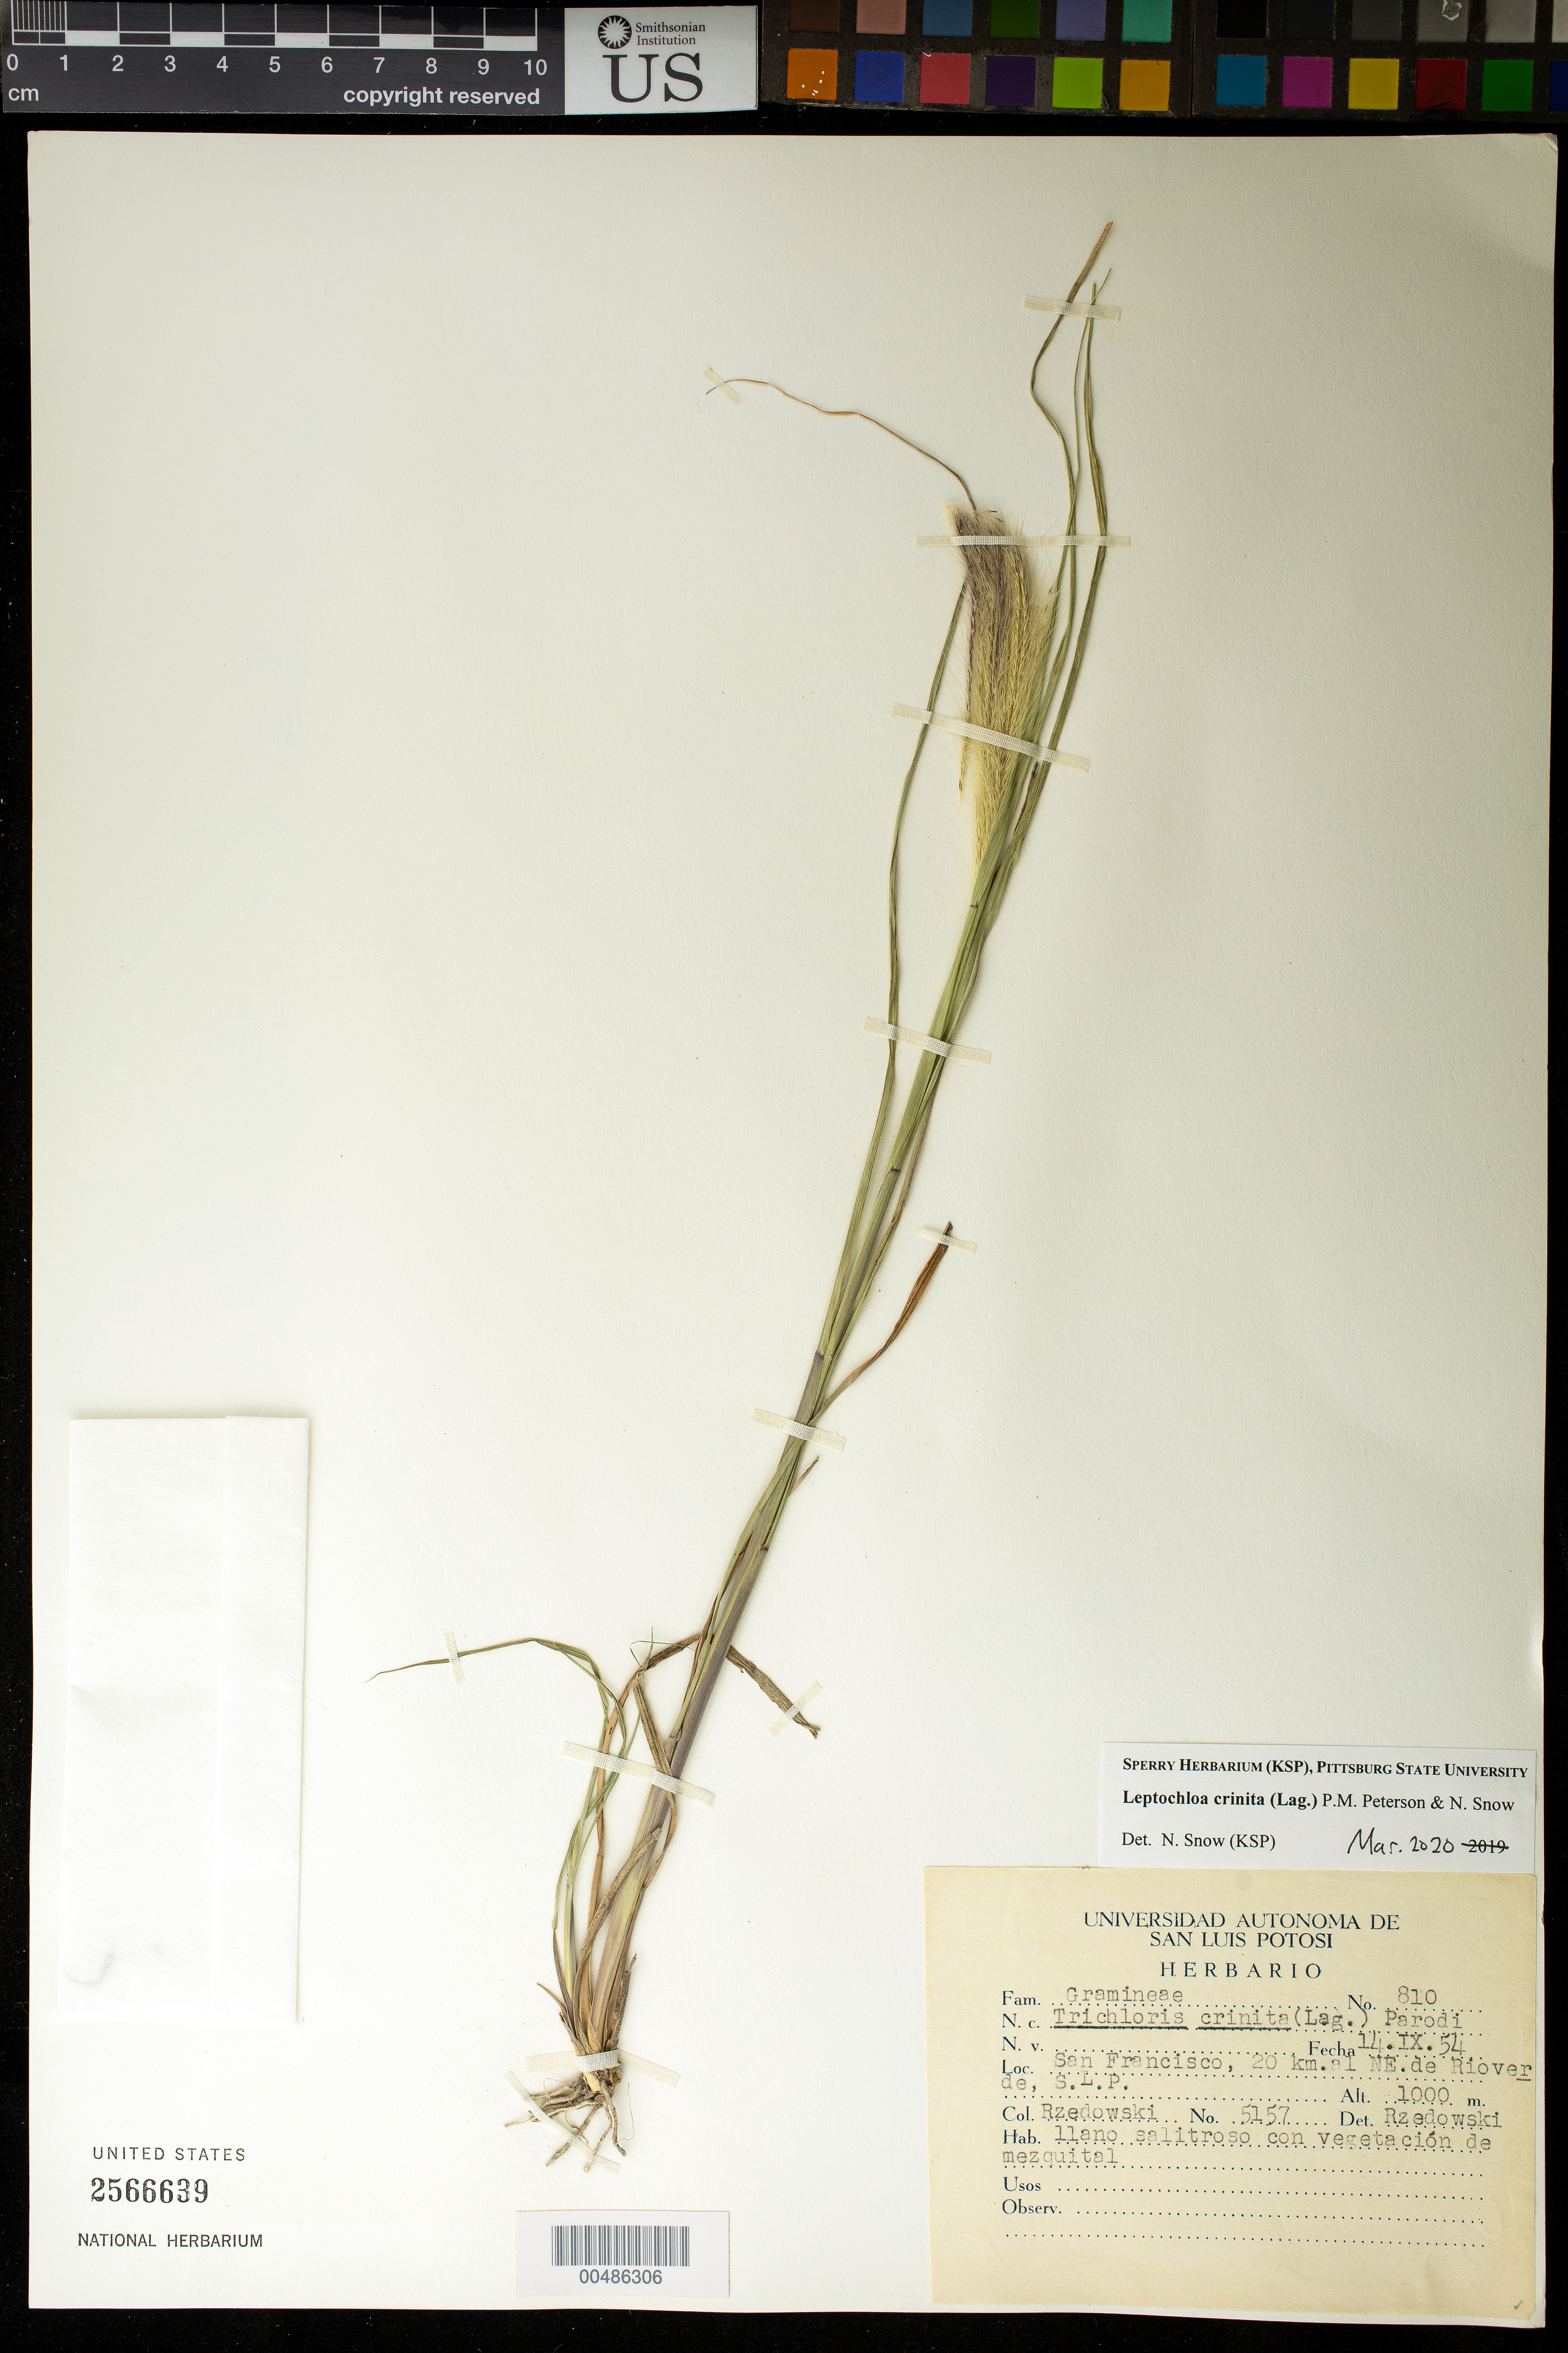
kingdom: Plantae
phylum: Tracheophyta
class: Liliopsida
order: Poales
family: Poaceae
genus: Leptochloa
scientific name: Leptochloa crinita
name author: (Lag.) P.M. Peterson & N. Snow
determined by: Snow, N.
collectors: J. Rzedowski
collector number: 5157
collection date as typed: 14 Sep 1954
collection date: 1954-09-14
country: Mexico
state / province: San Luis Potosi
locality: San Francisco, 20 km NE of Rioverde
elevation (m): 1000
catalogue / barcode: US 2566639